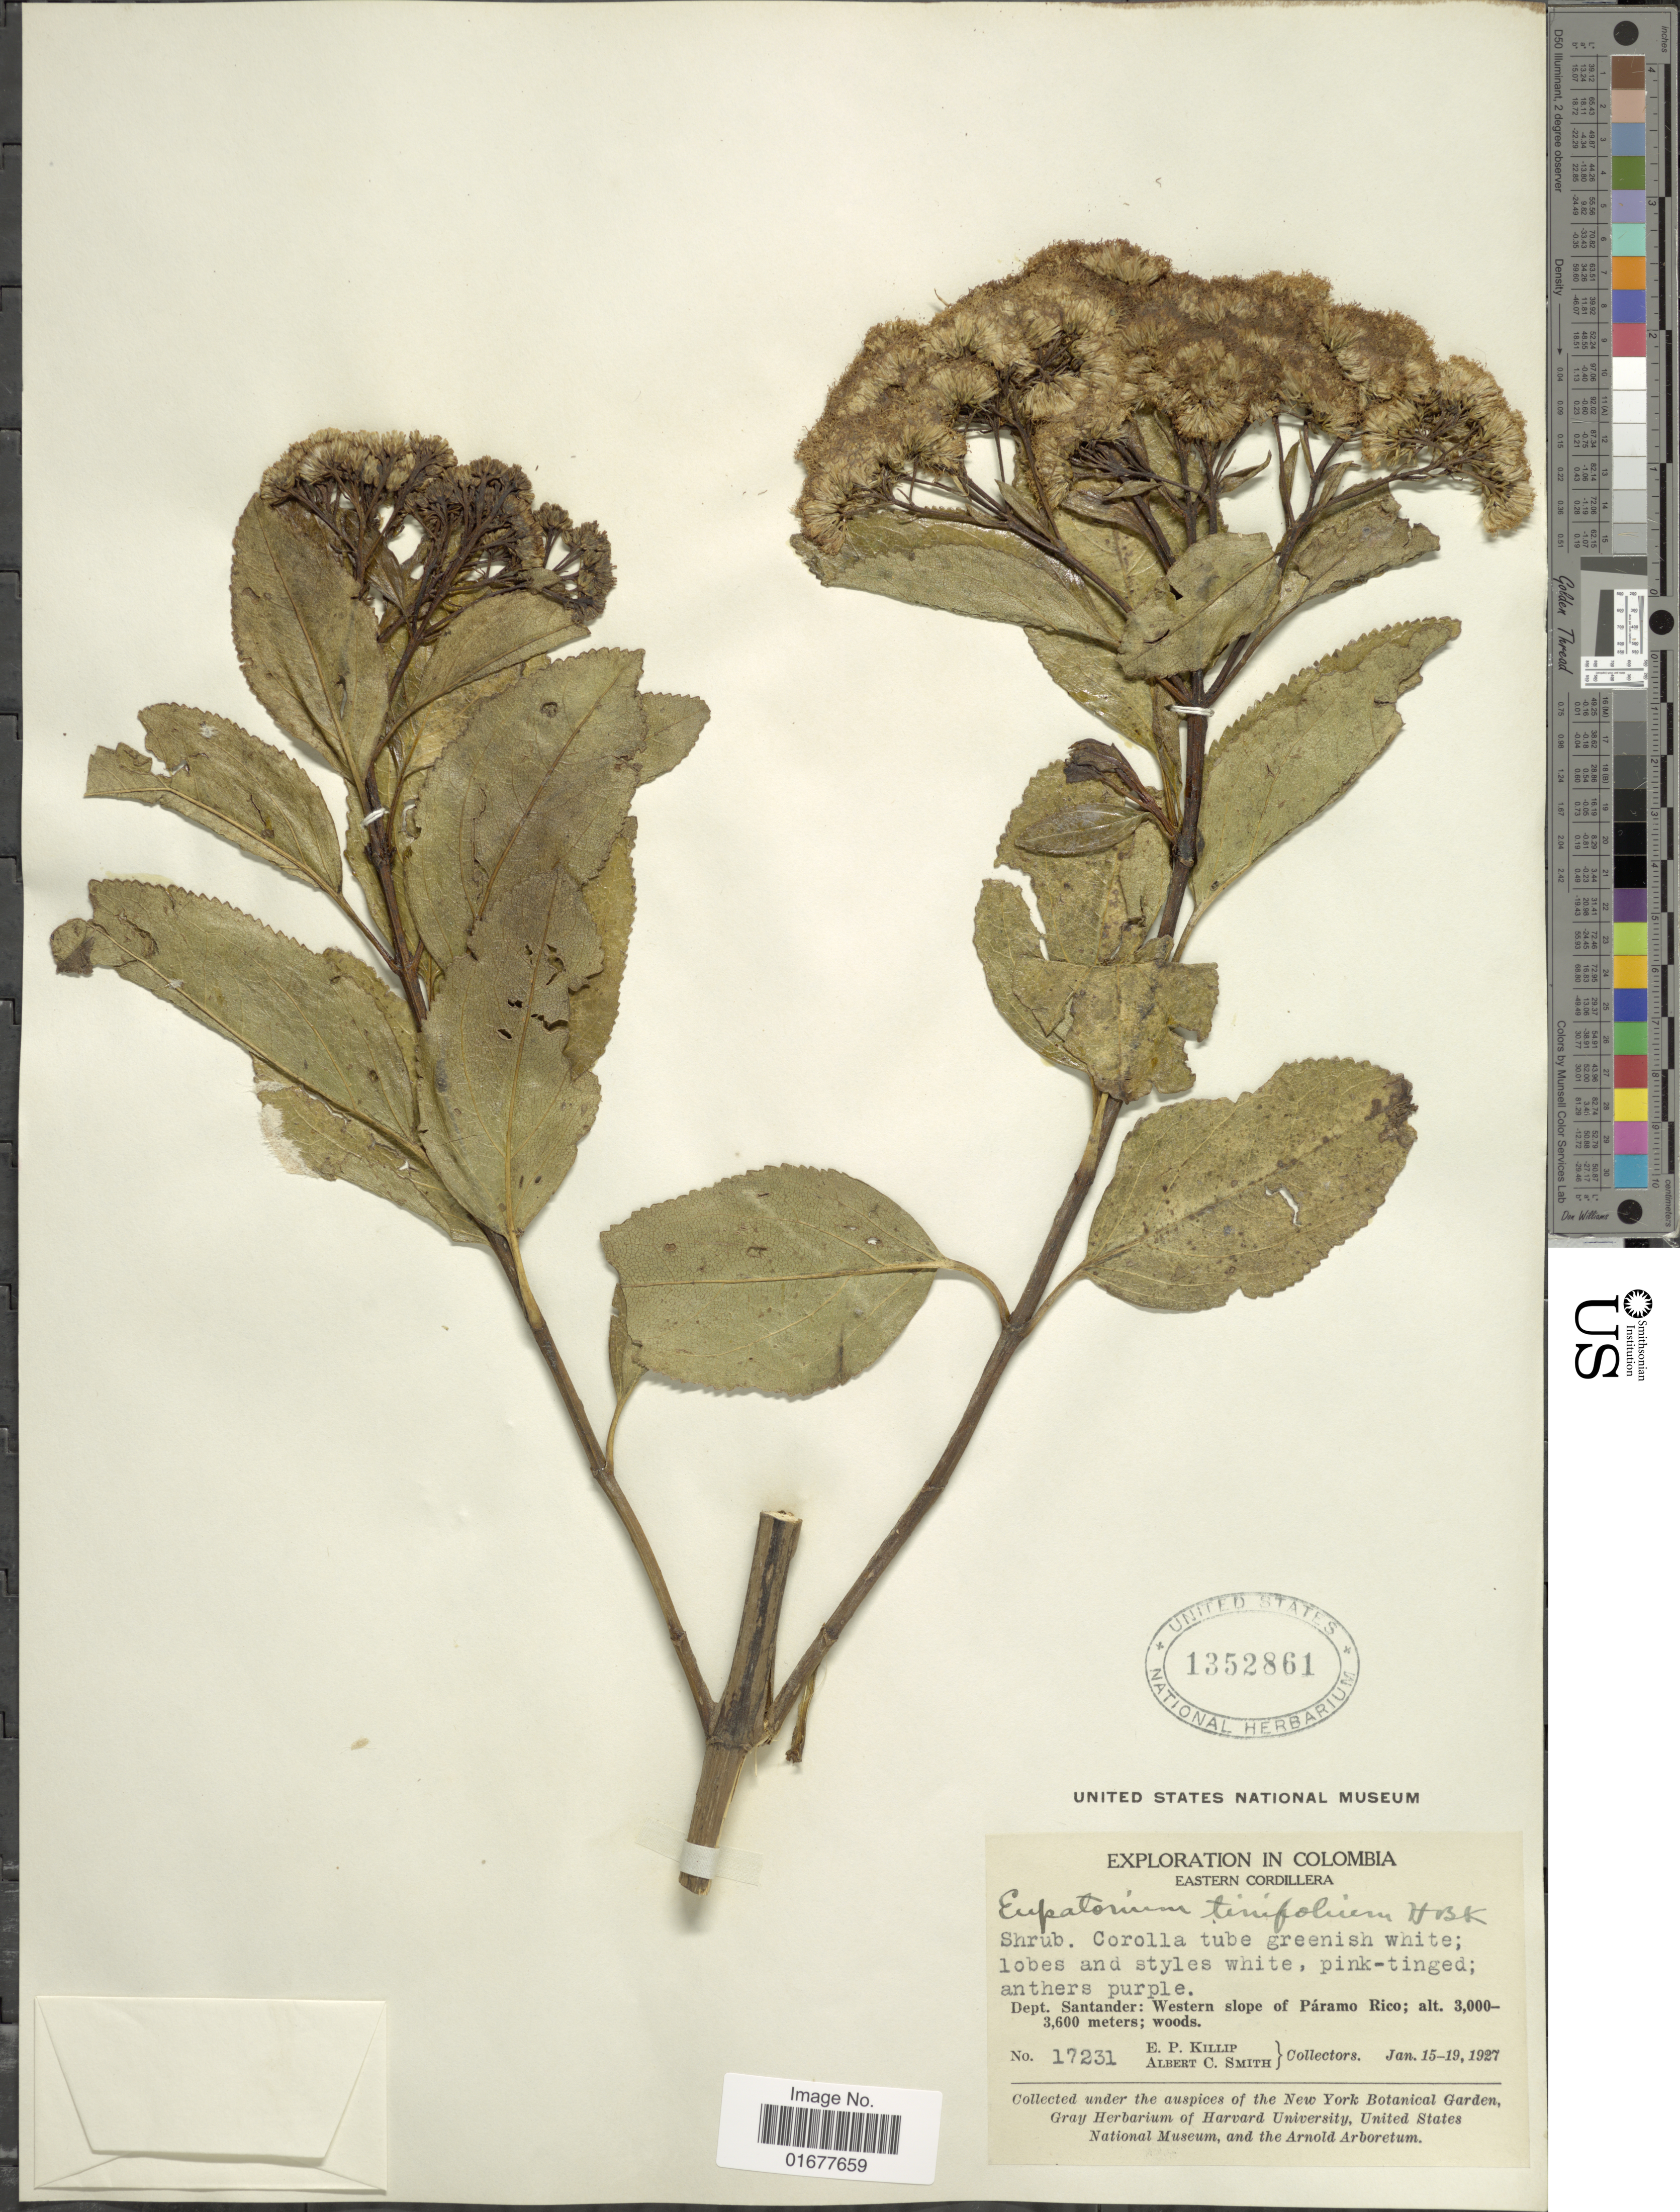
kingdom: Plantae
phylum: Tracheophyta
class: Magnoliopsida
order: Asterales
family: Asteraceae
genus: Ageratina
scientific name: Ageratina tinifolia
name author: (Kunth) R.M. King & H. Rob.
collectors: E. P. Killip & A. C. Smith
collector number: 1723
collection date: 1927-01-15/1927-01-19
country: Colombia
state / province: Santander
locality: Eastern Cordillera, Western slope of Paramo Rico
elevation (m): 3000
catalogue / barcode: US 1352861